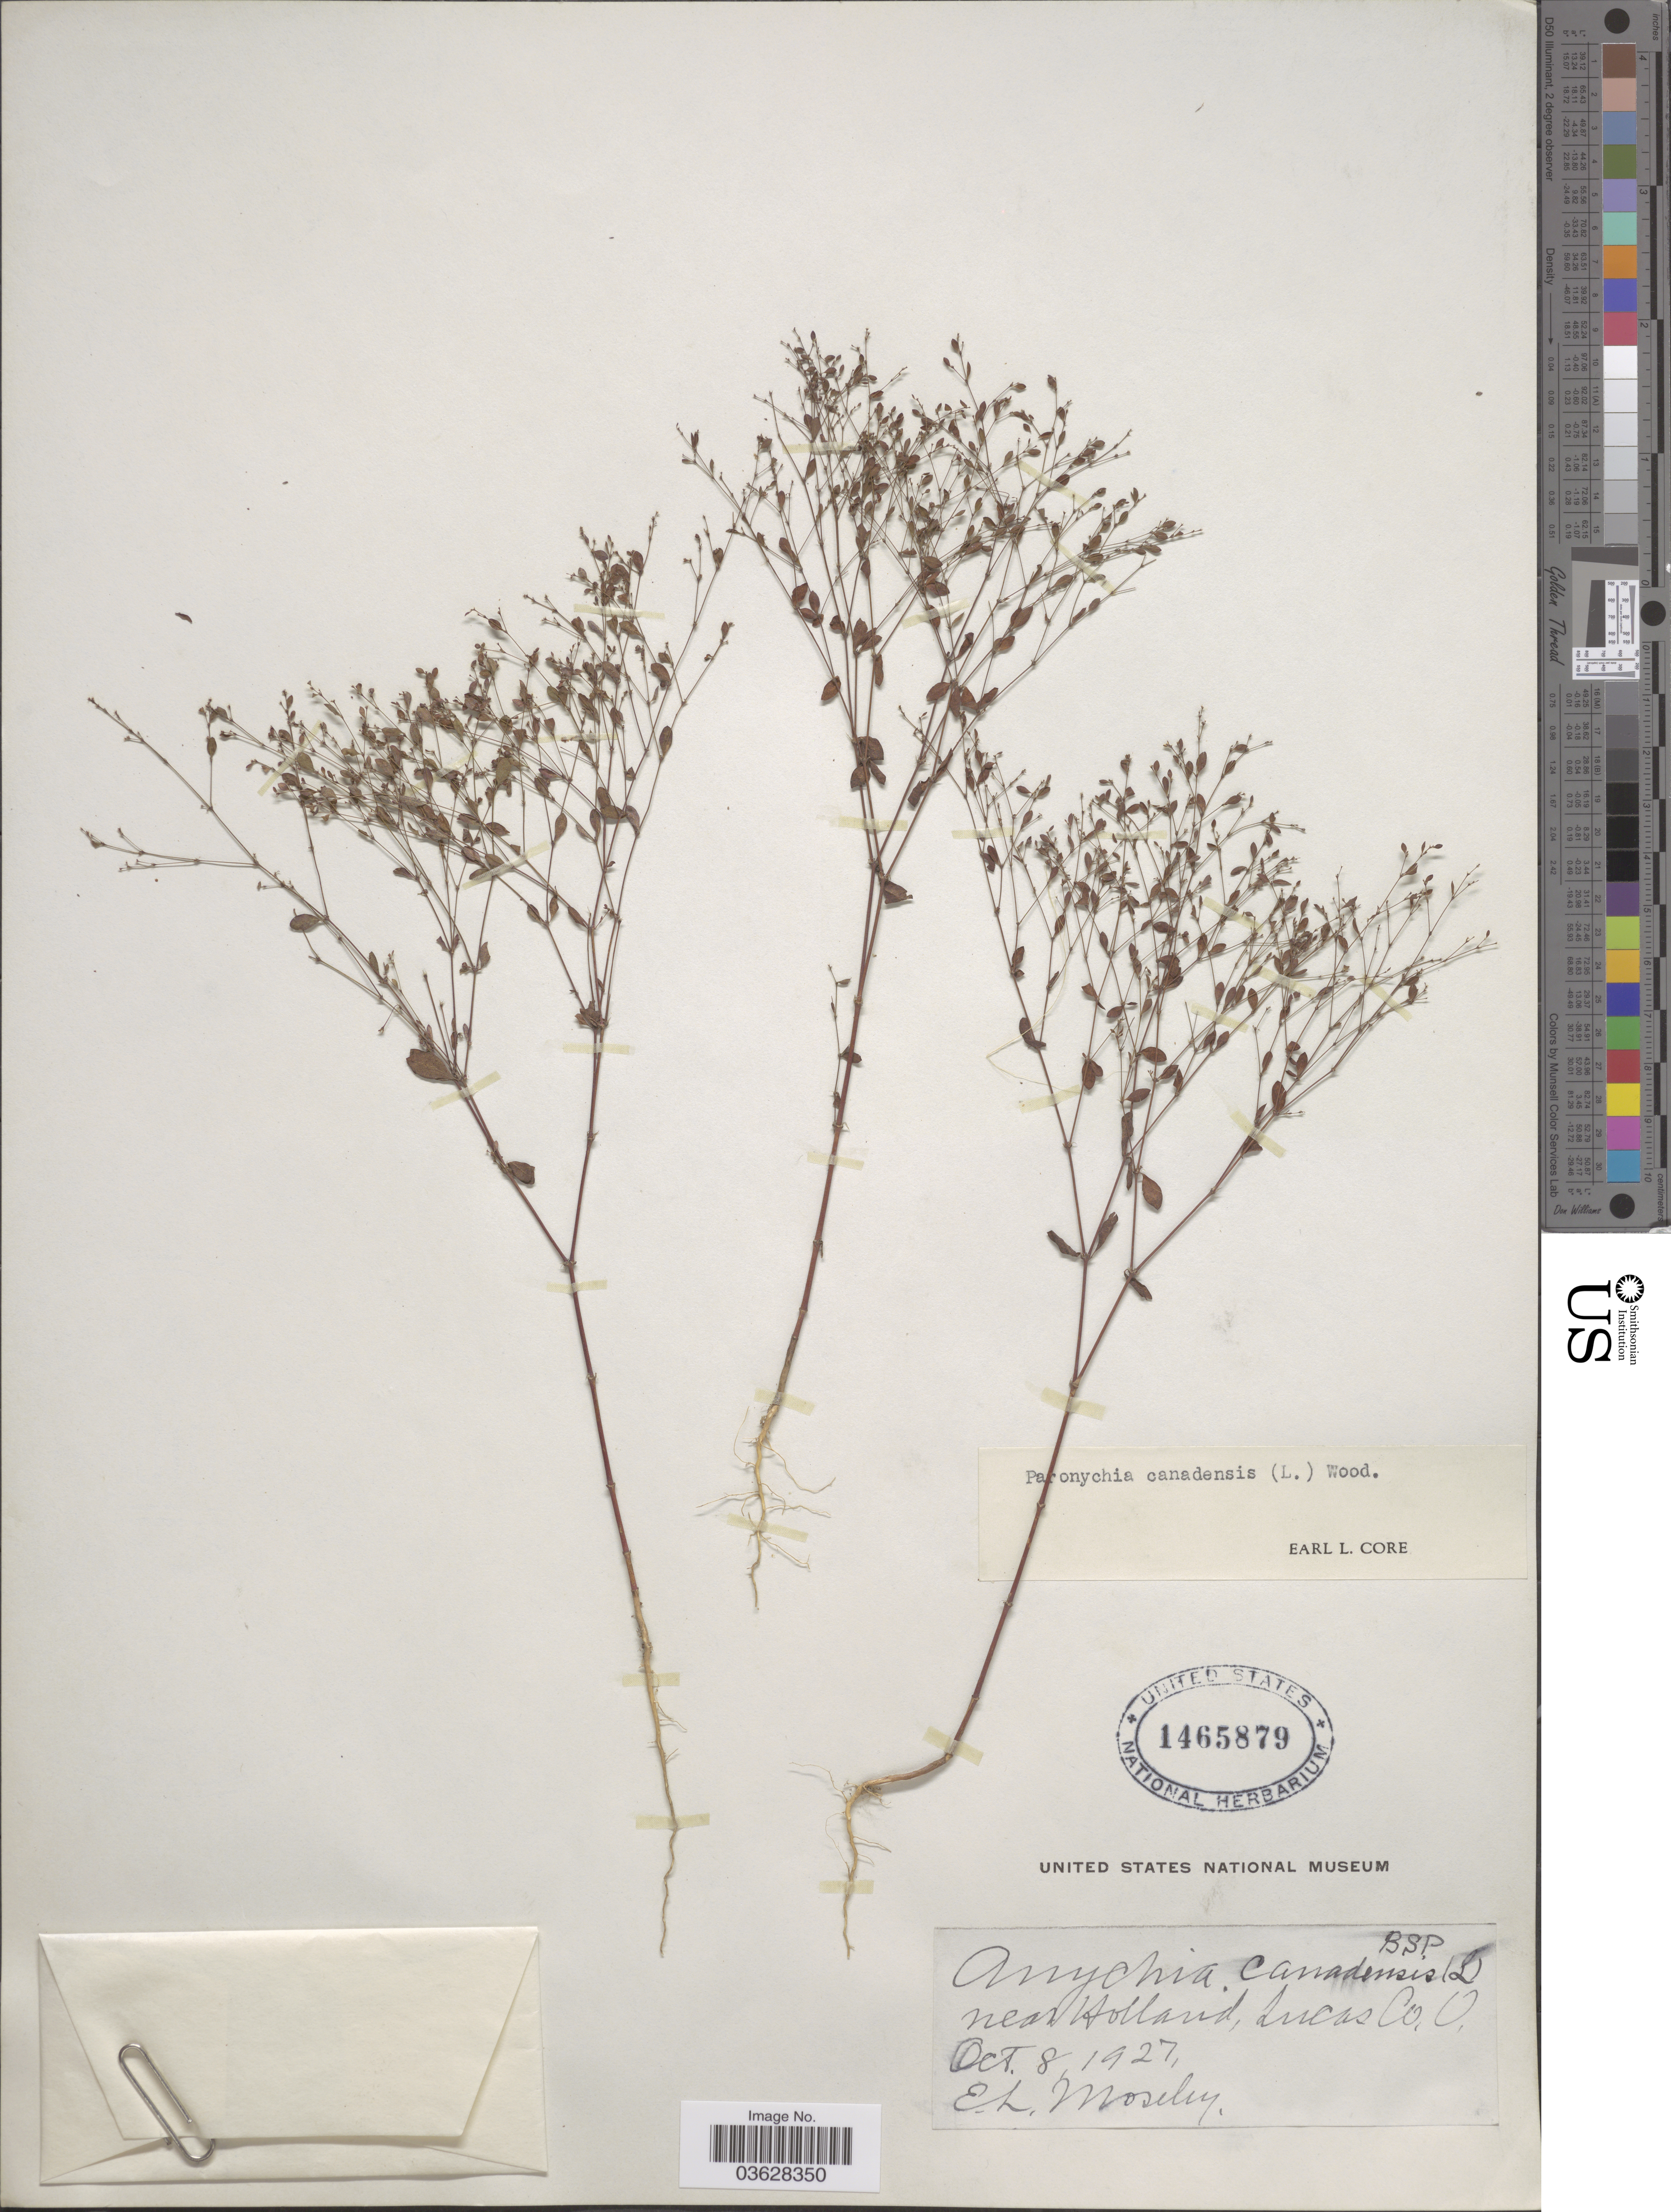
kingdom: Plantae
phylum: Tracheophyta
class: Magnoliopsida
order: Caryophyllales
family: Caryophyllaceae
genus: Paronychia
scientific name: Paronychia canadensis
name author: (L.) Alph. Wood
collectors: E. Moseley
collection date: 1927-10-08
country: United States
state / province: Ohio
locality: Near Holland, Lucas Co.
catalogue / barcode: US 1465879